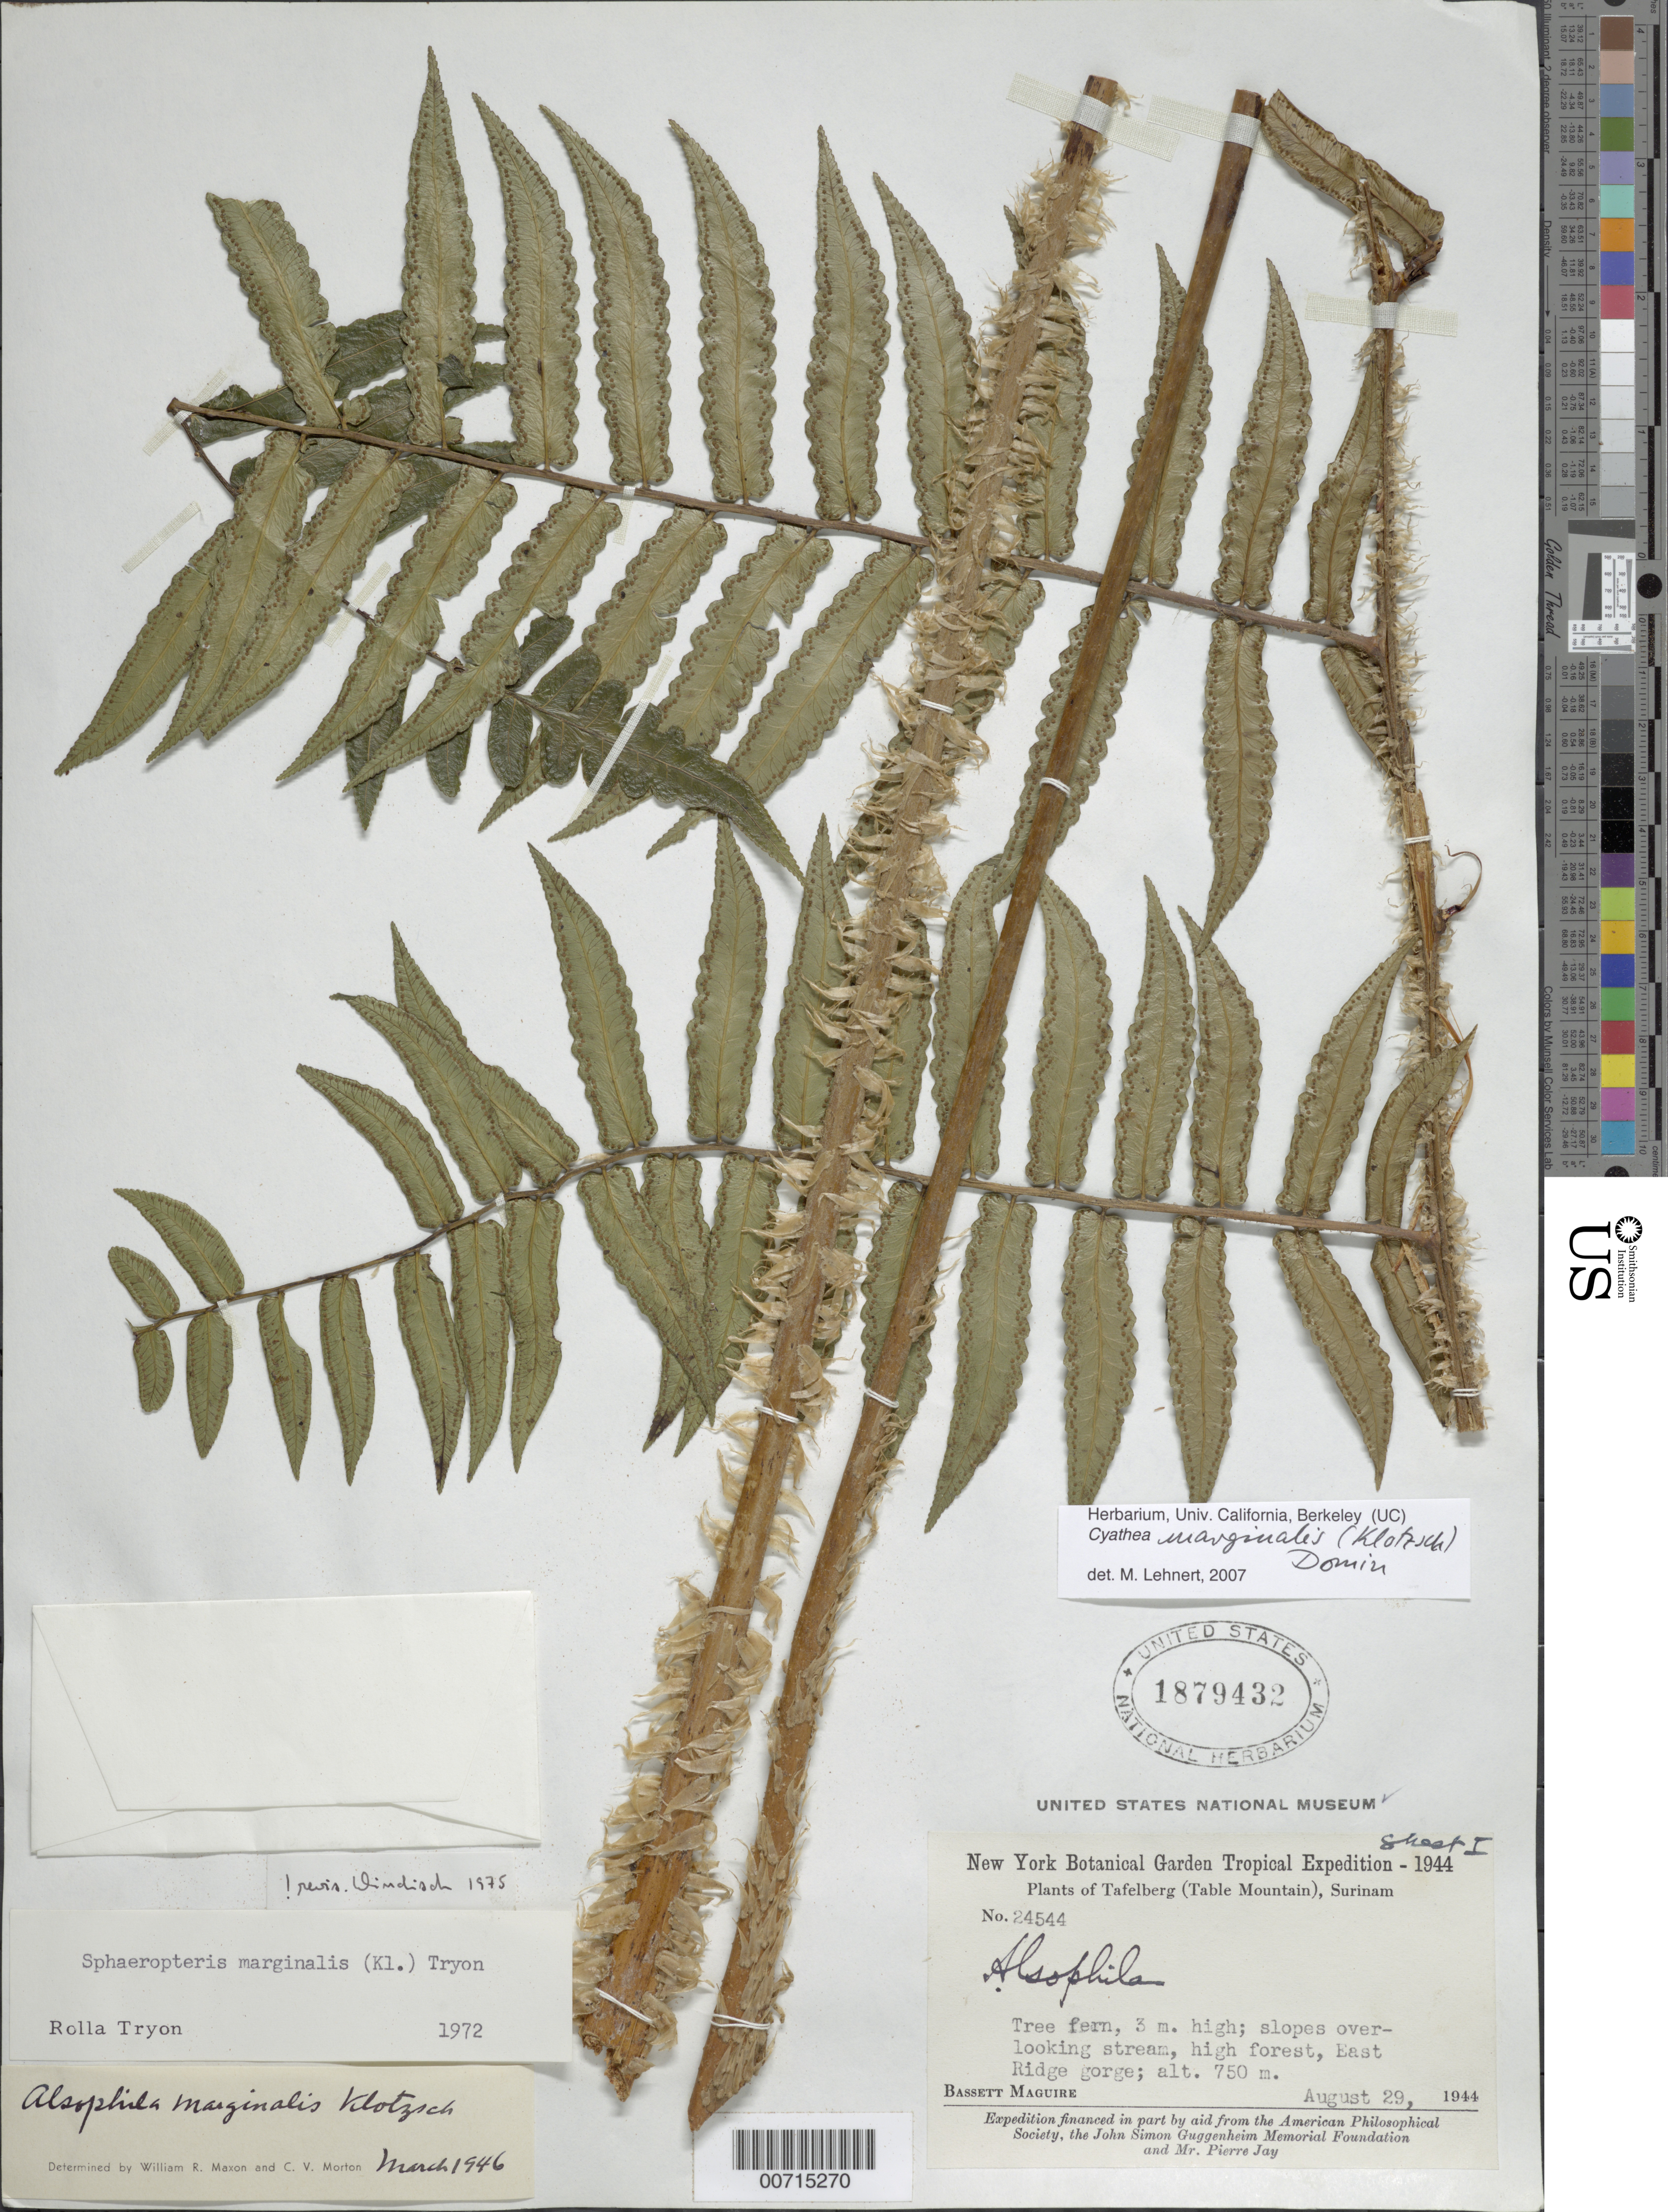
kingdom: Plantae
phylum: Tracheophyta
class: Polypodiopsida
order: Cyatheales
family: Cyatheaceae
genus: Cyathea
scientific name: Cyathea marginalis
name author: (Klotzsch) Domin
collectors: B. Maguire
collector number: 24544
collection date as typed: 29-Aug-44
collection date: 1944-08-29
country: Suriname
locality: Tafelberg (Table Mountain), East Ridge Creek Gorge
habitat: High forest; slopes overlooking stream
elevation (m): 750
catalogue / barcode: US 1879432